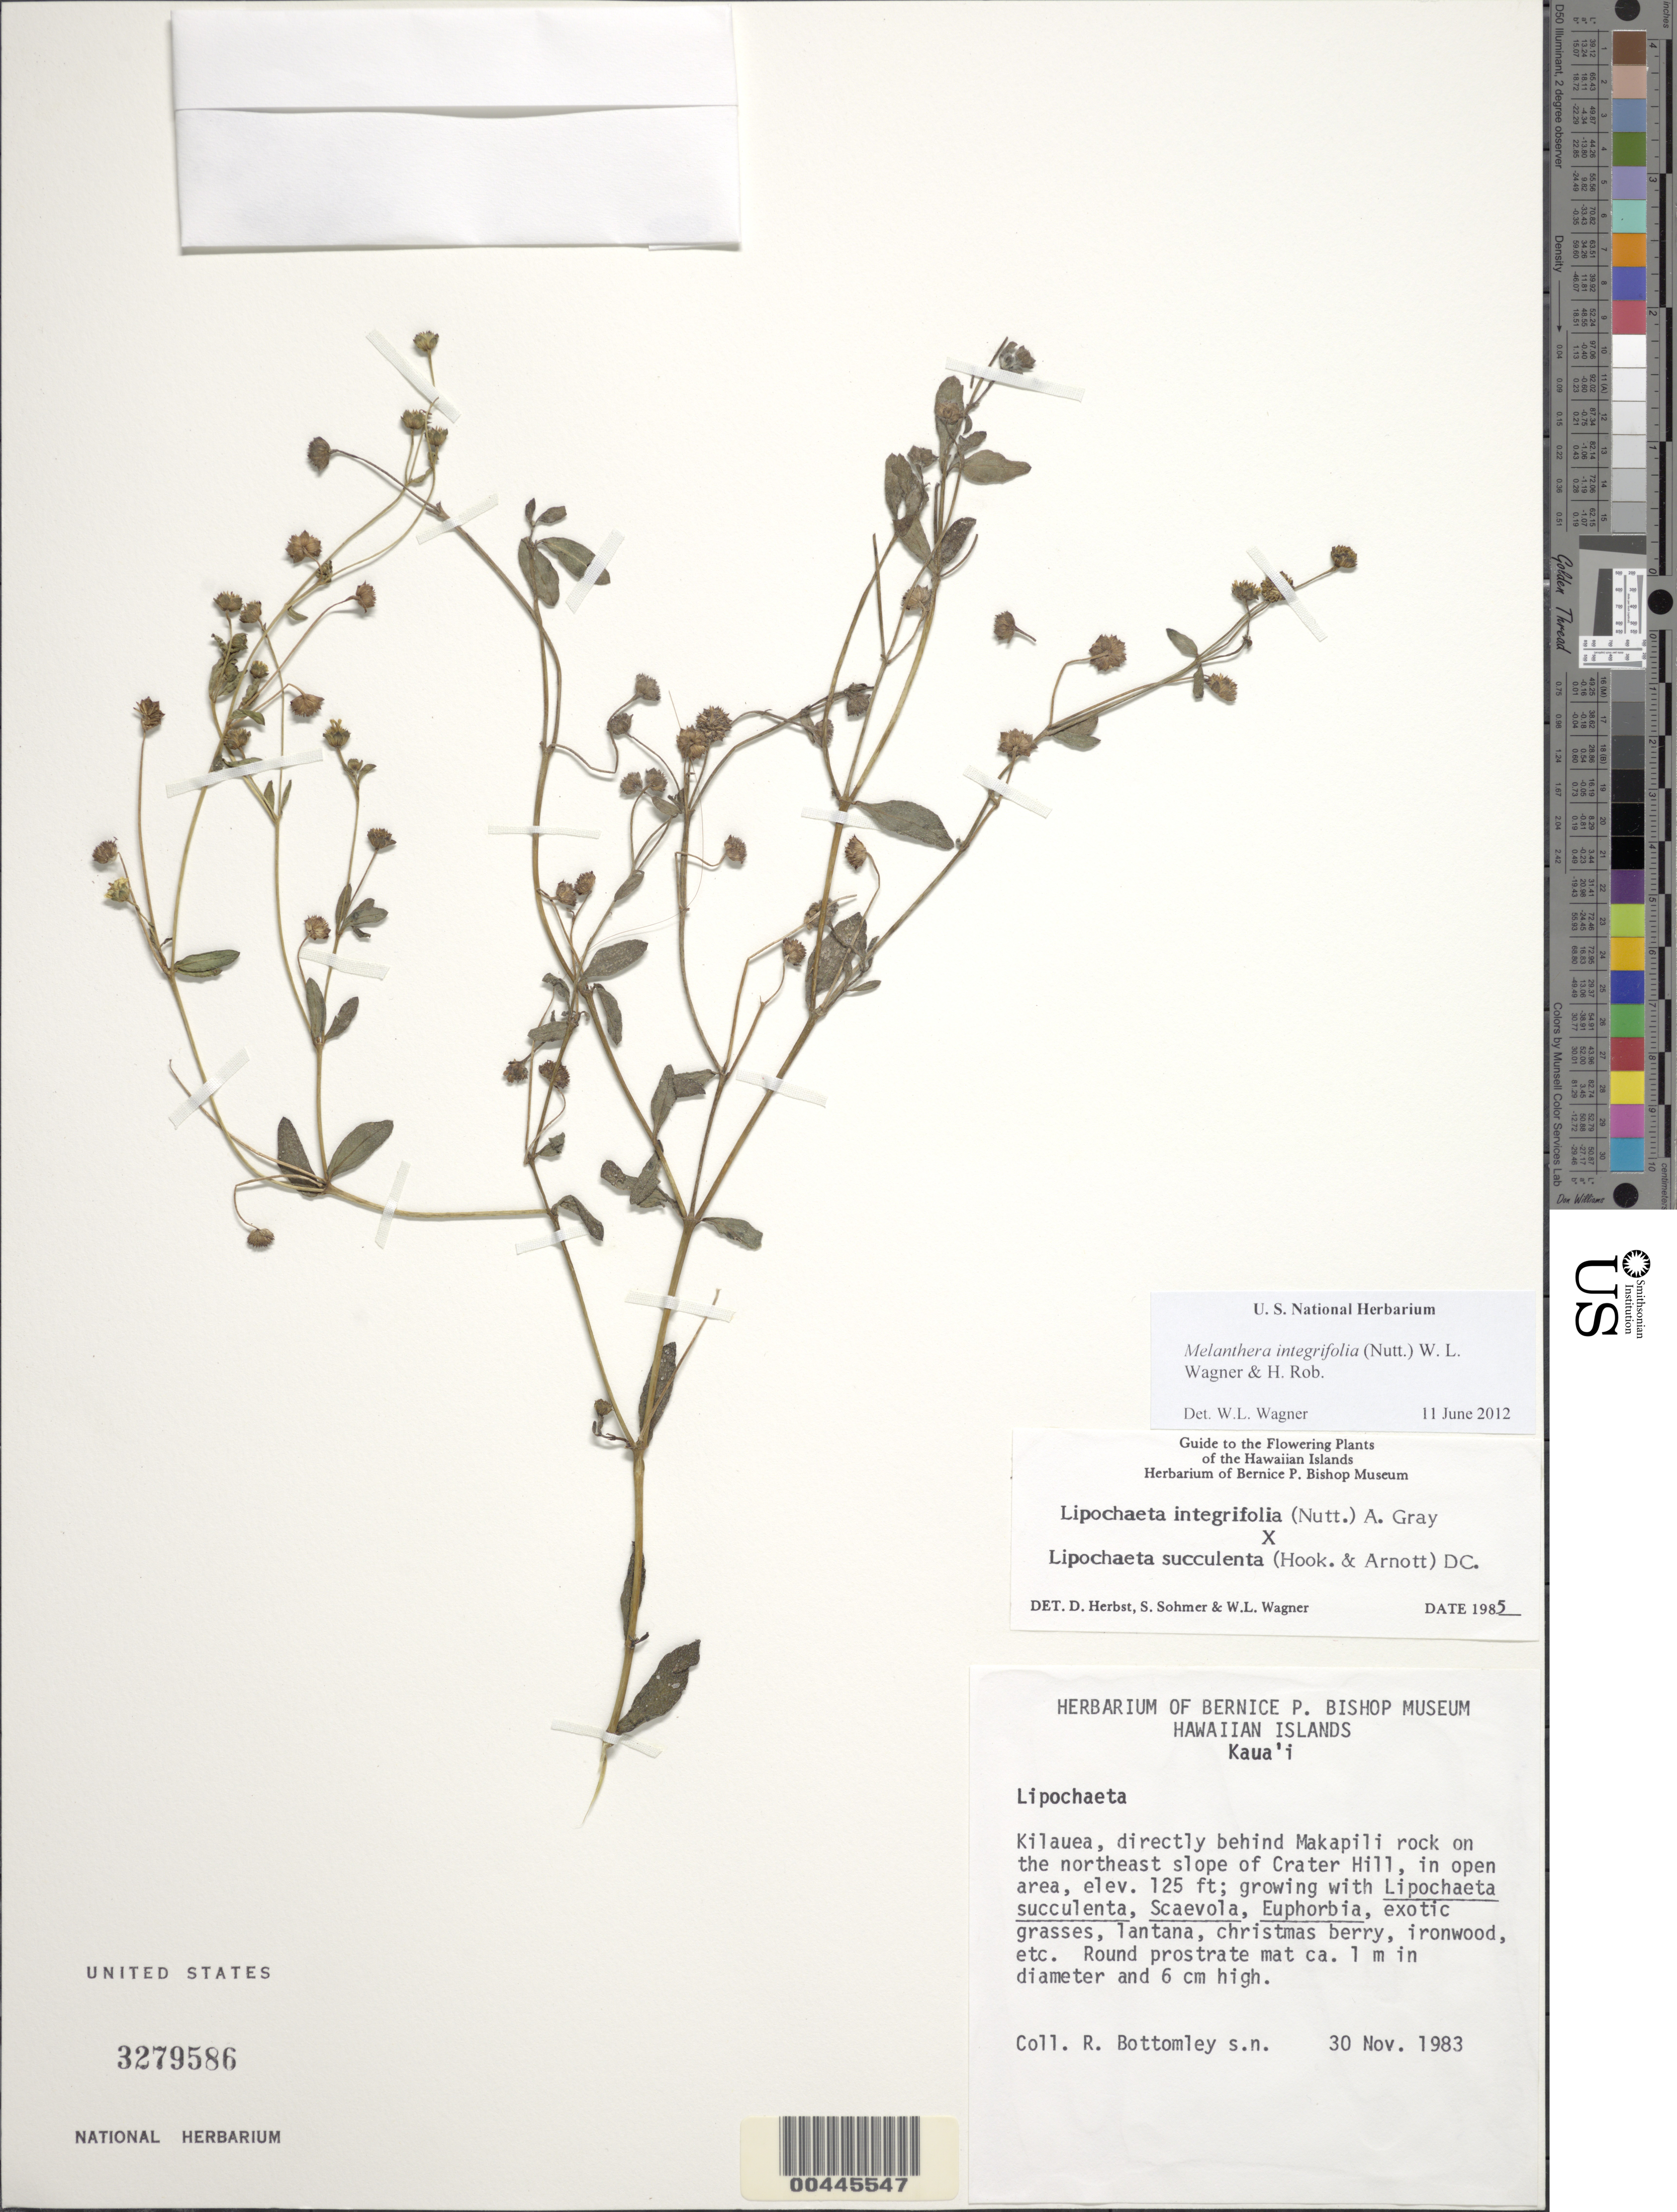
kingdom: Plantae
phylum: Tracheophyta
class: Magnoliopsida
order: Asterales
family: Asteraceae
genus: Wollastonia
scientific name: Wollastonia integrifolia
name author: (Nutt.) Orchard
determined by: Wagner, W. L., (BOT), Smithsonian Institution - National Museum of Natural History (UNITED STATES)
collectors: R. Bottomley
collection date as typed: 30 Nov 1983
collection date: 1983-11-30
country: United States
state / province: Hawaii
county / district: Kauai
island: Kaua'i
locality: Kilauea, directly behind Makapili rock on the NE slope of Crater Hill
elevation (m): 38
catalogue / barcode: US 3279586